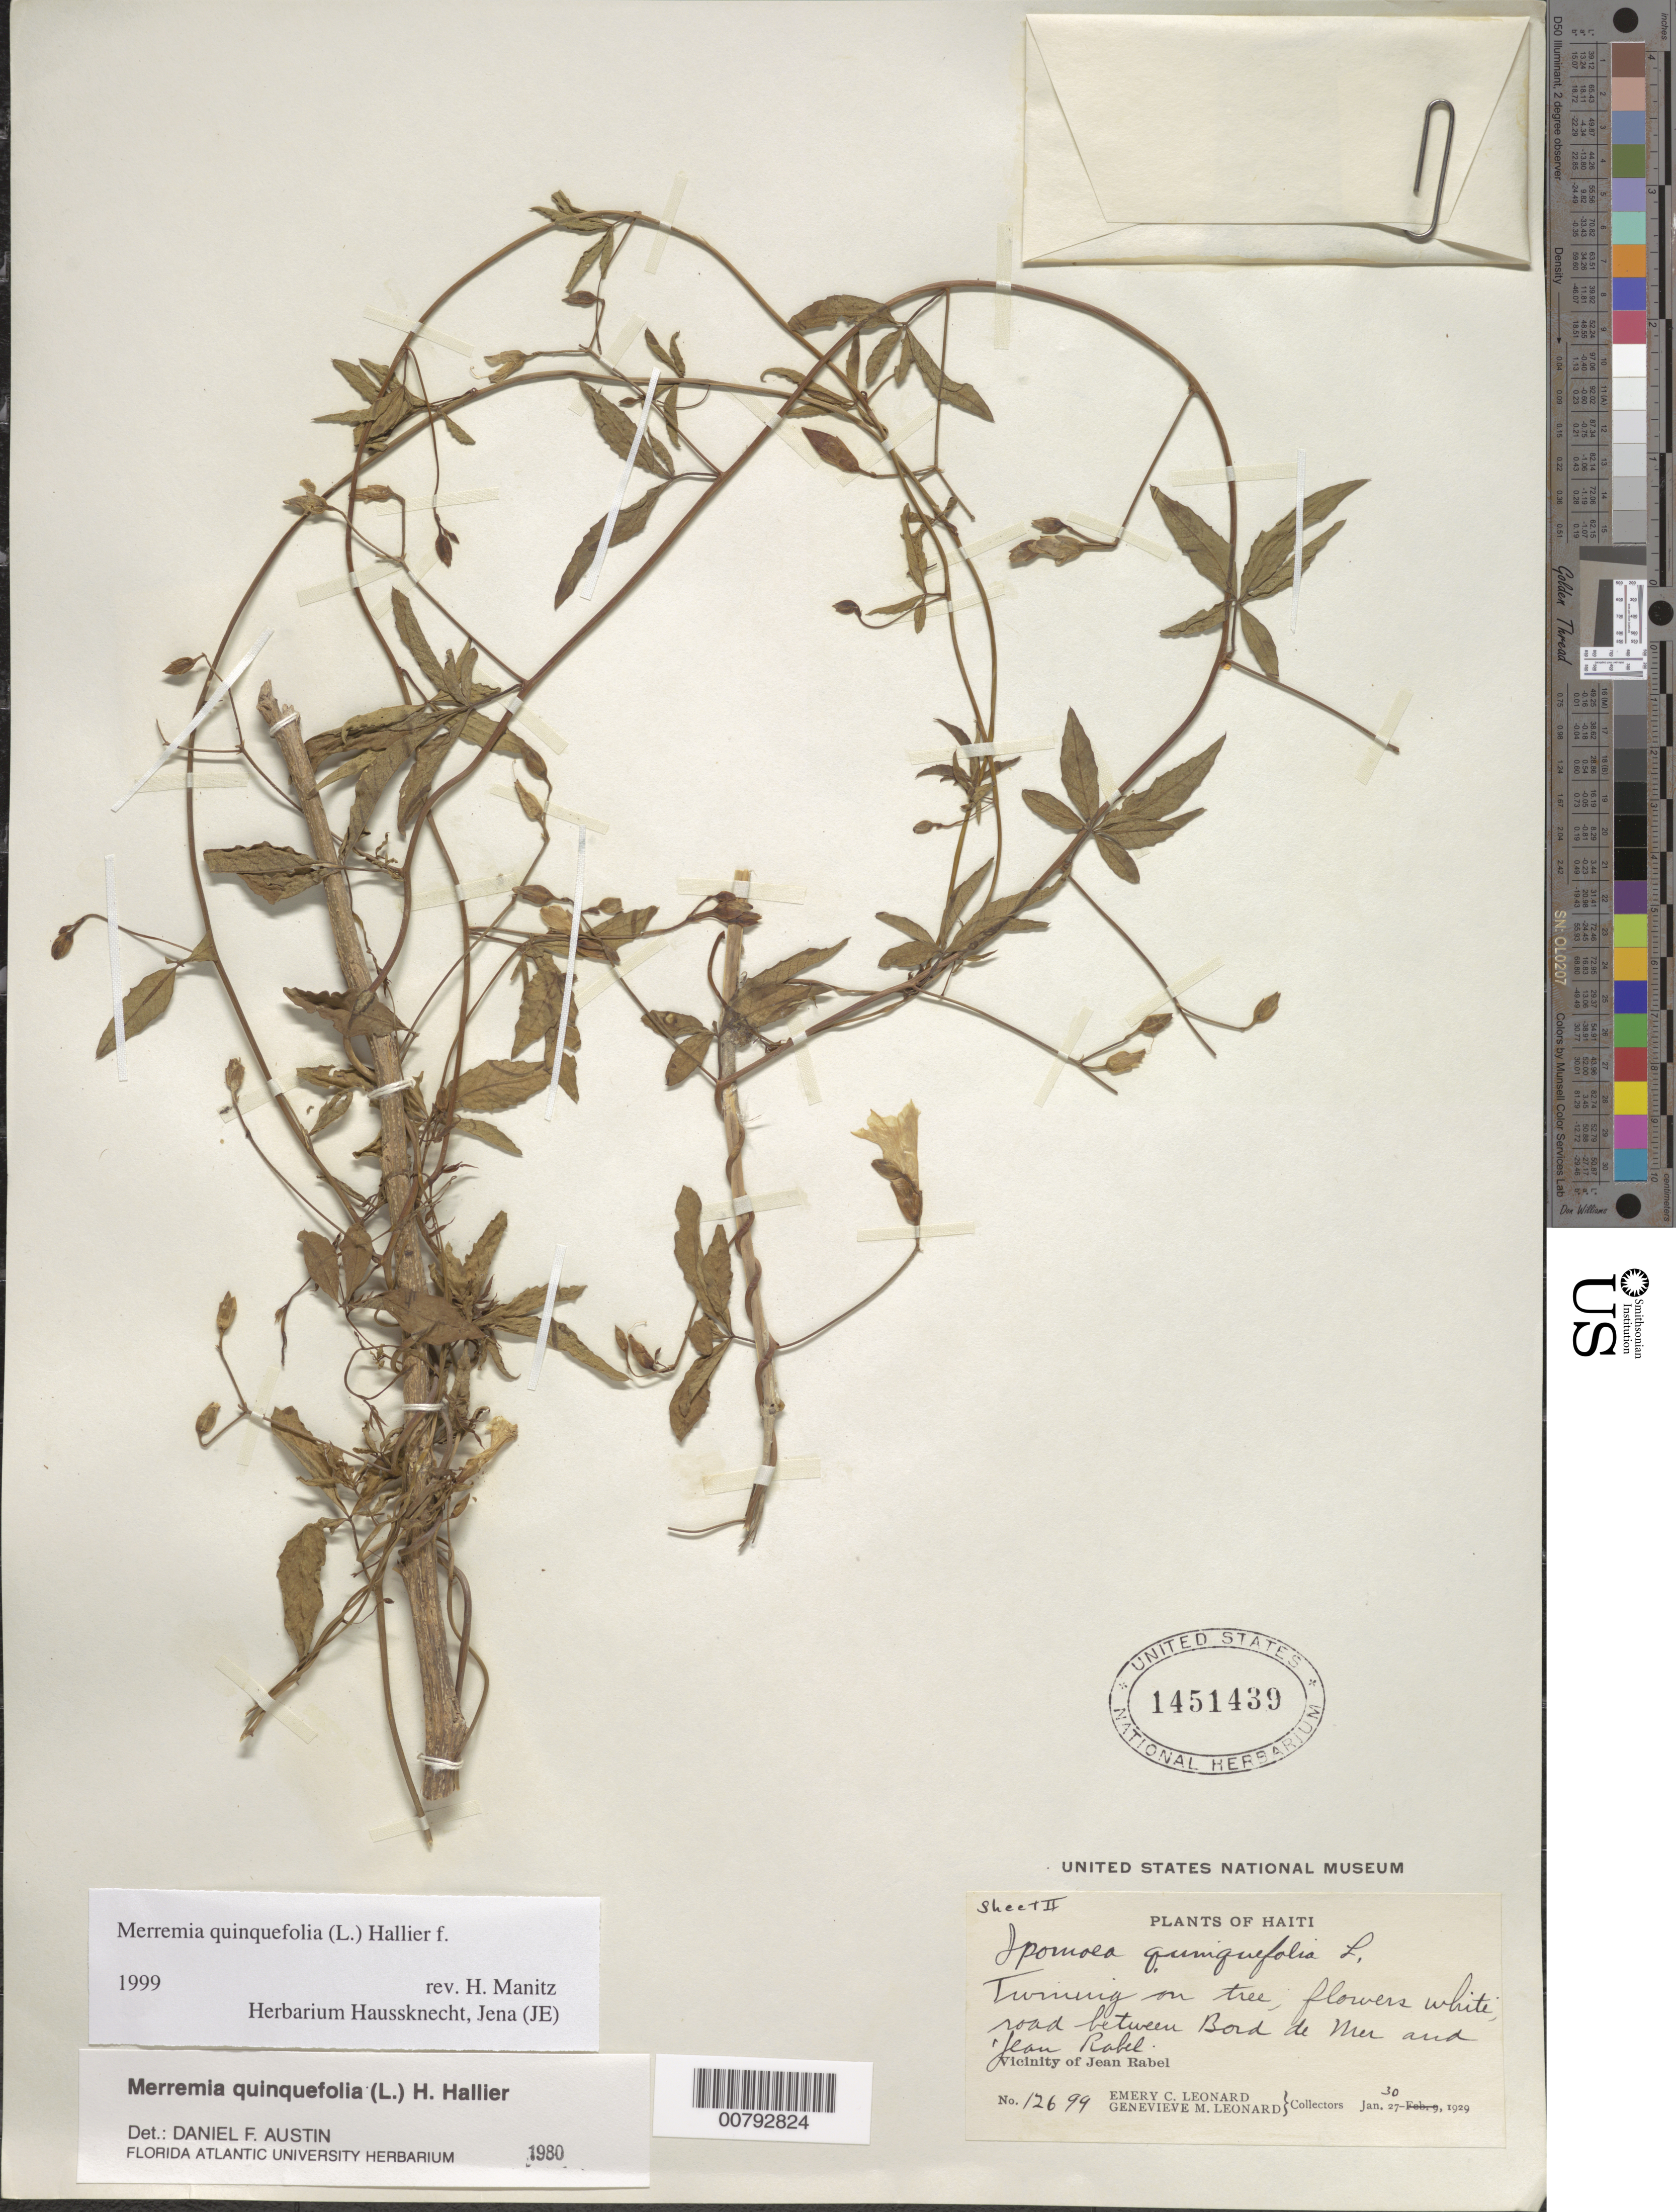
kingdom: Plantae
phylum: Tracheophyta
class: Magnoliopsida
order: Solanales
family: Convolvulaceae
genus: Distimake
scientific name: Distimake quinquefolius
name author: (L.) A. R. Simões & Staples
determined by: Strong, Mark T., (BOT), Smithsonian Institution - National Museum of Natural History (UNITED STATES)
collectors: E. C. Leonard & G. M. Leonard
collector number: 12699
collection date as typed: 30 Jan 1929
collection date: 1929-01-30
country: Haiti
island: Hispaniola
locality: Vicinity of Jean Rabel, road between Bord de Mer and Jean Rabel.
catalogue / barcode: US 1451439